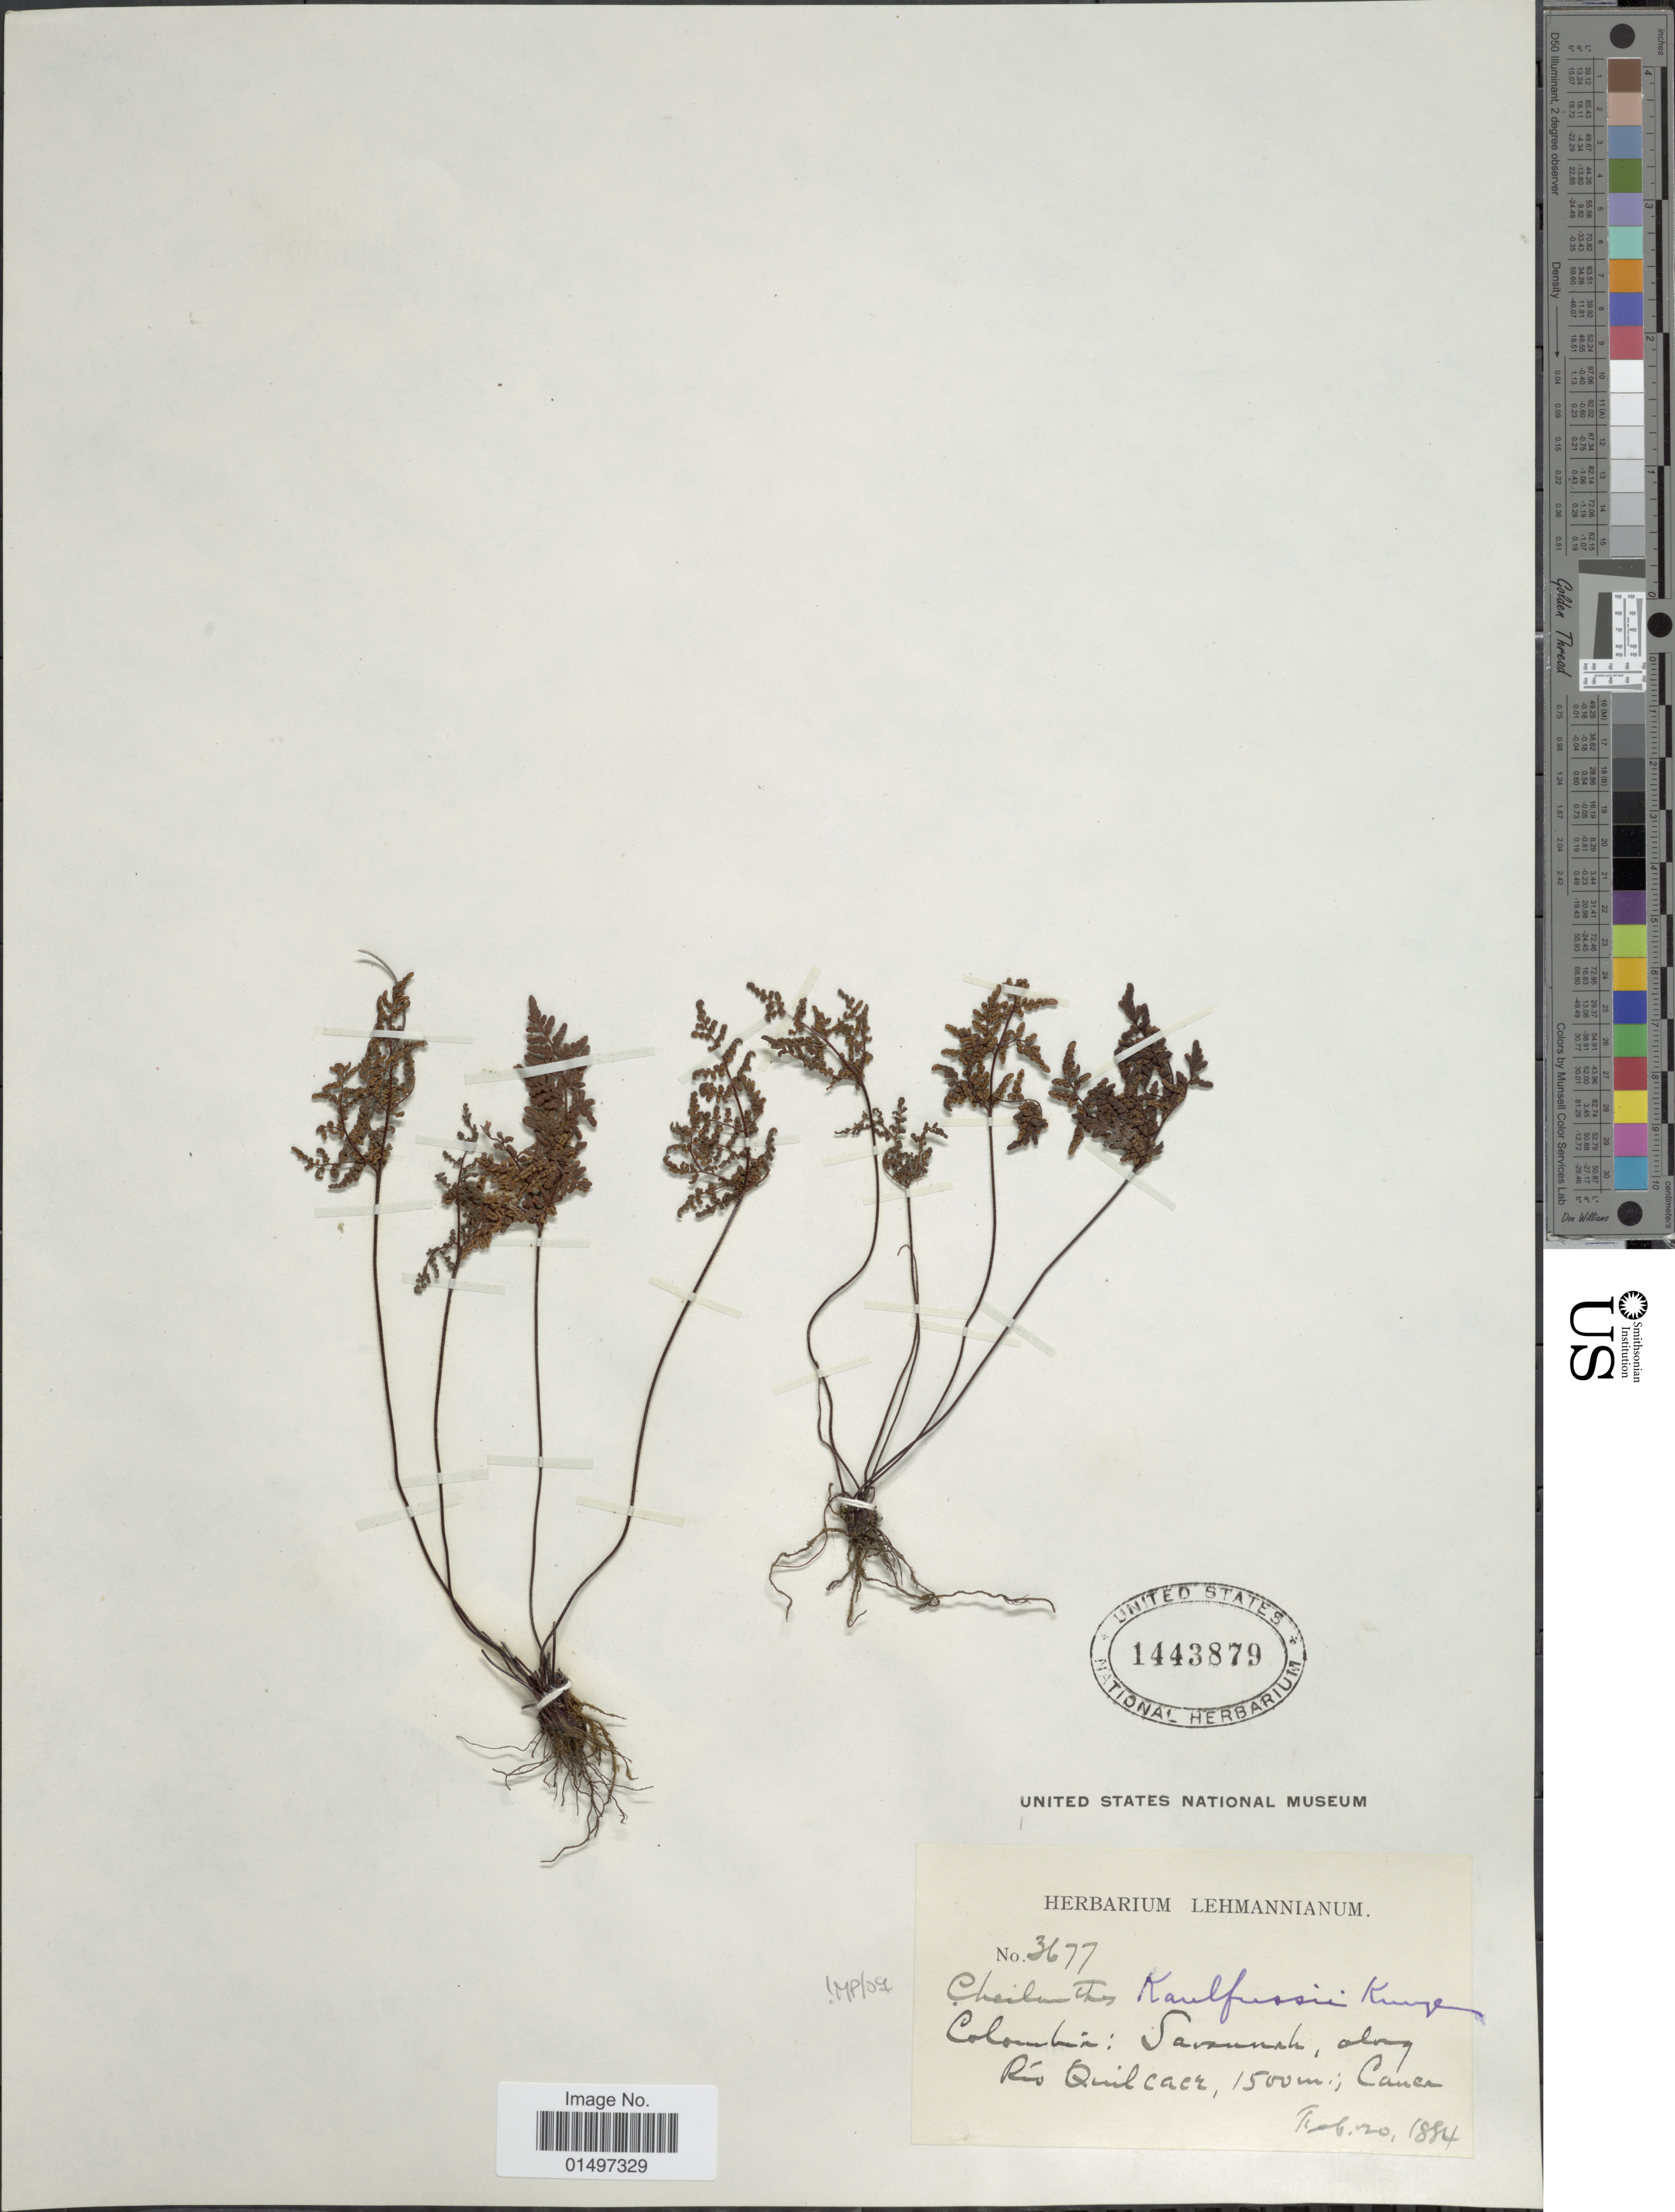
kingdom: Plantae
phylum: Tracheophyta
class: Polypodiopsida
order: Polypodiales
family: Pteridaceae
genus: Gaga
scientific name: Gaga kaulfussii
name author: (Kunze) Fay W. Li & Windham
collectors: ex herb. Lehmannianum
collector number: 3677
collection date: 1884-02-20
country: Colombia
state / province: Cauca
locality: Savannah, along Rio Quilcace.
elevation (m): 1500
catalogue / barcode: US 1443879